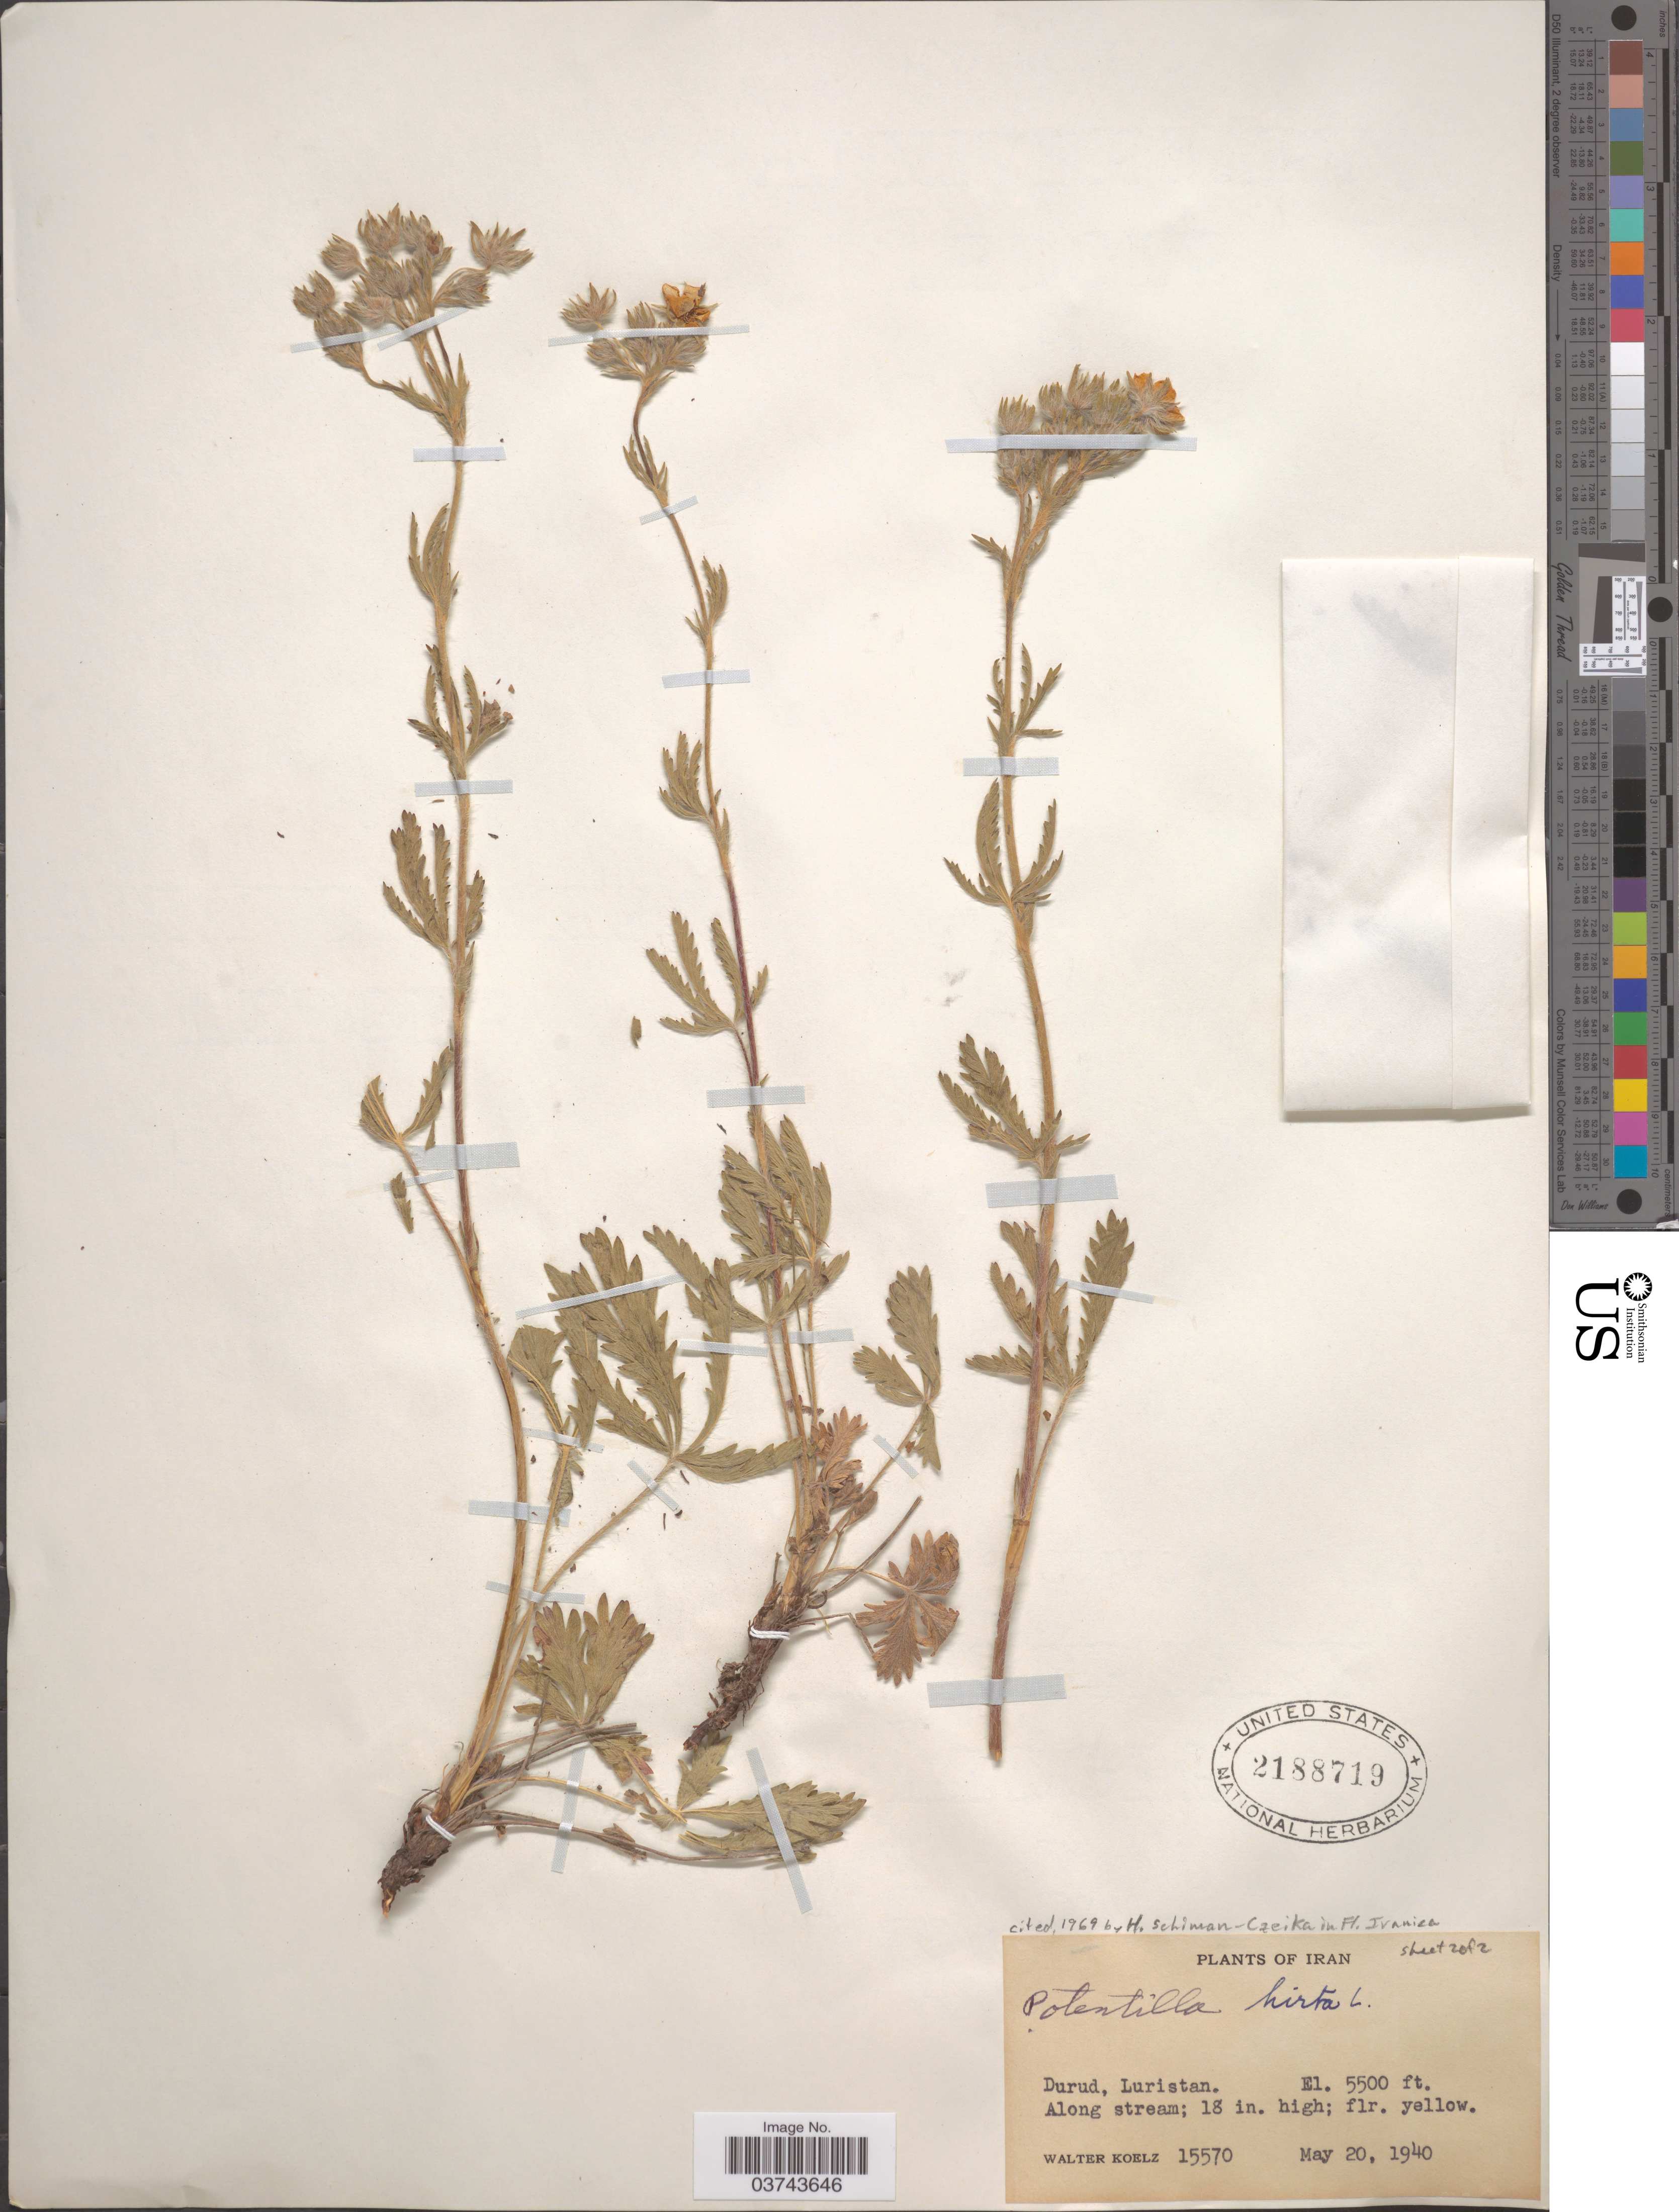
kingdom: Plantae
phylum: Tracheophyta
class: Magnoliopsida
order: Rosales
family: Rosaceae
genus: Potentilla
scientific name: Potentilla hirta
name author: L.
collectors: W. N. Koelz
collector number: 15570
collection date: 1940-05-20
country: Iran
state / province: Lorestan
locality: Durud, Lursitan. Along stream.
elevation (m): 1676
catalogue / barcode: US 2188719